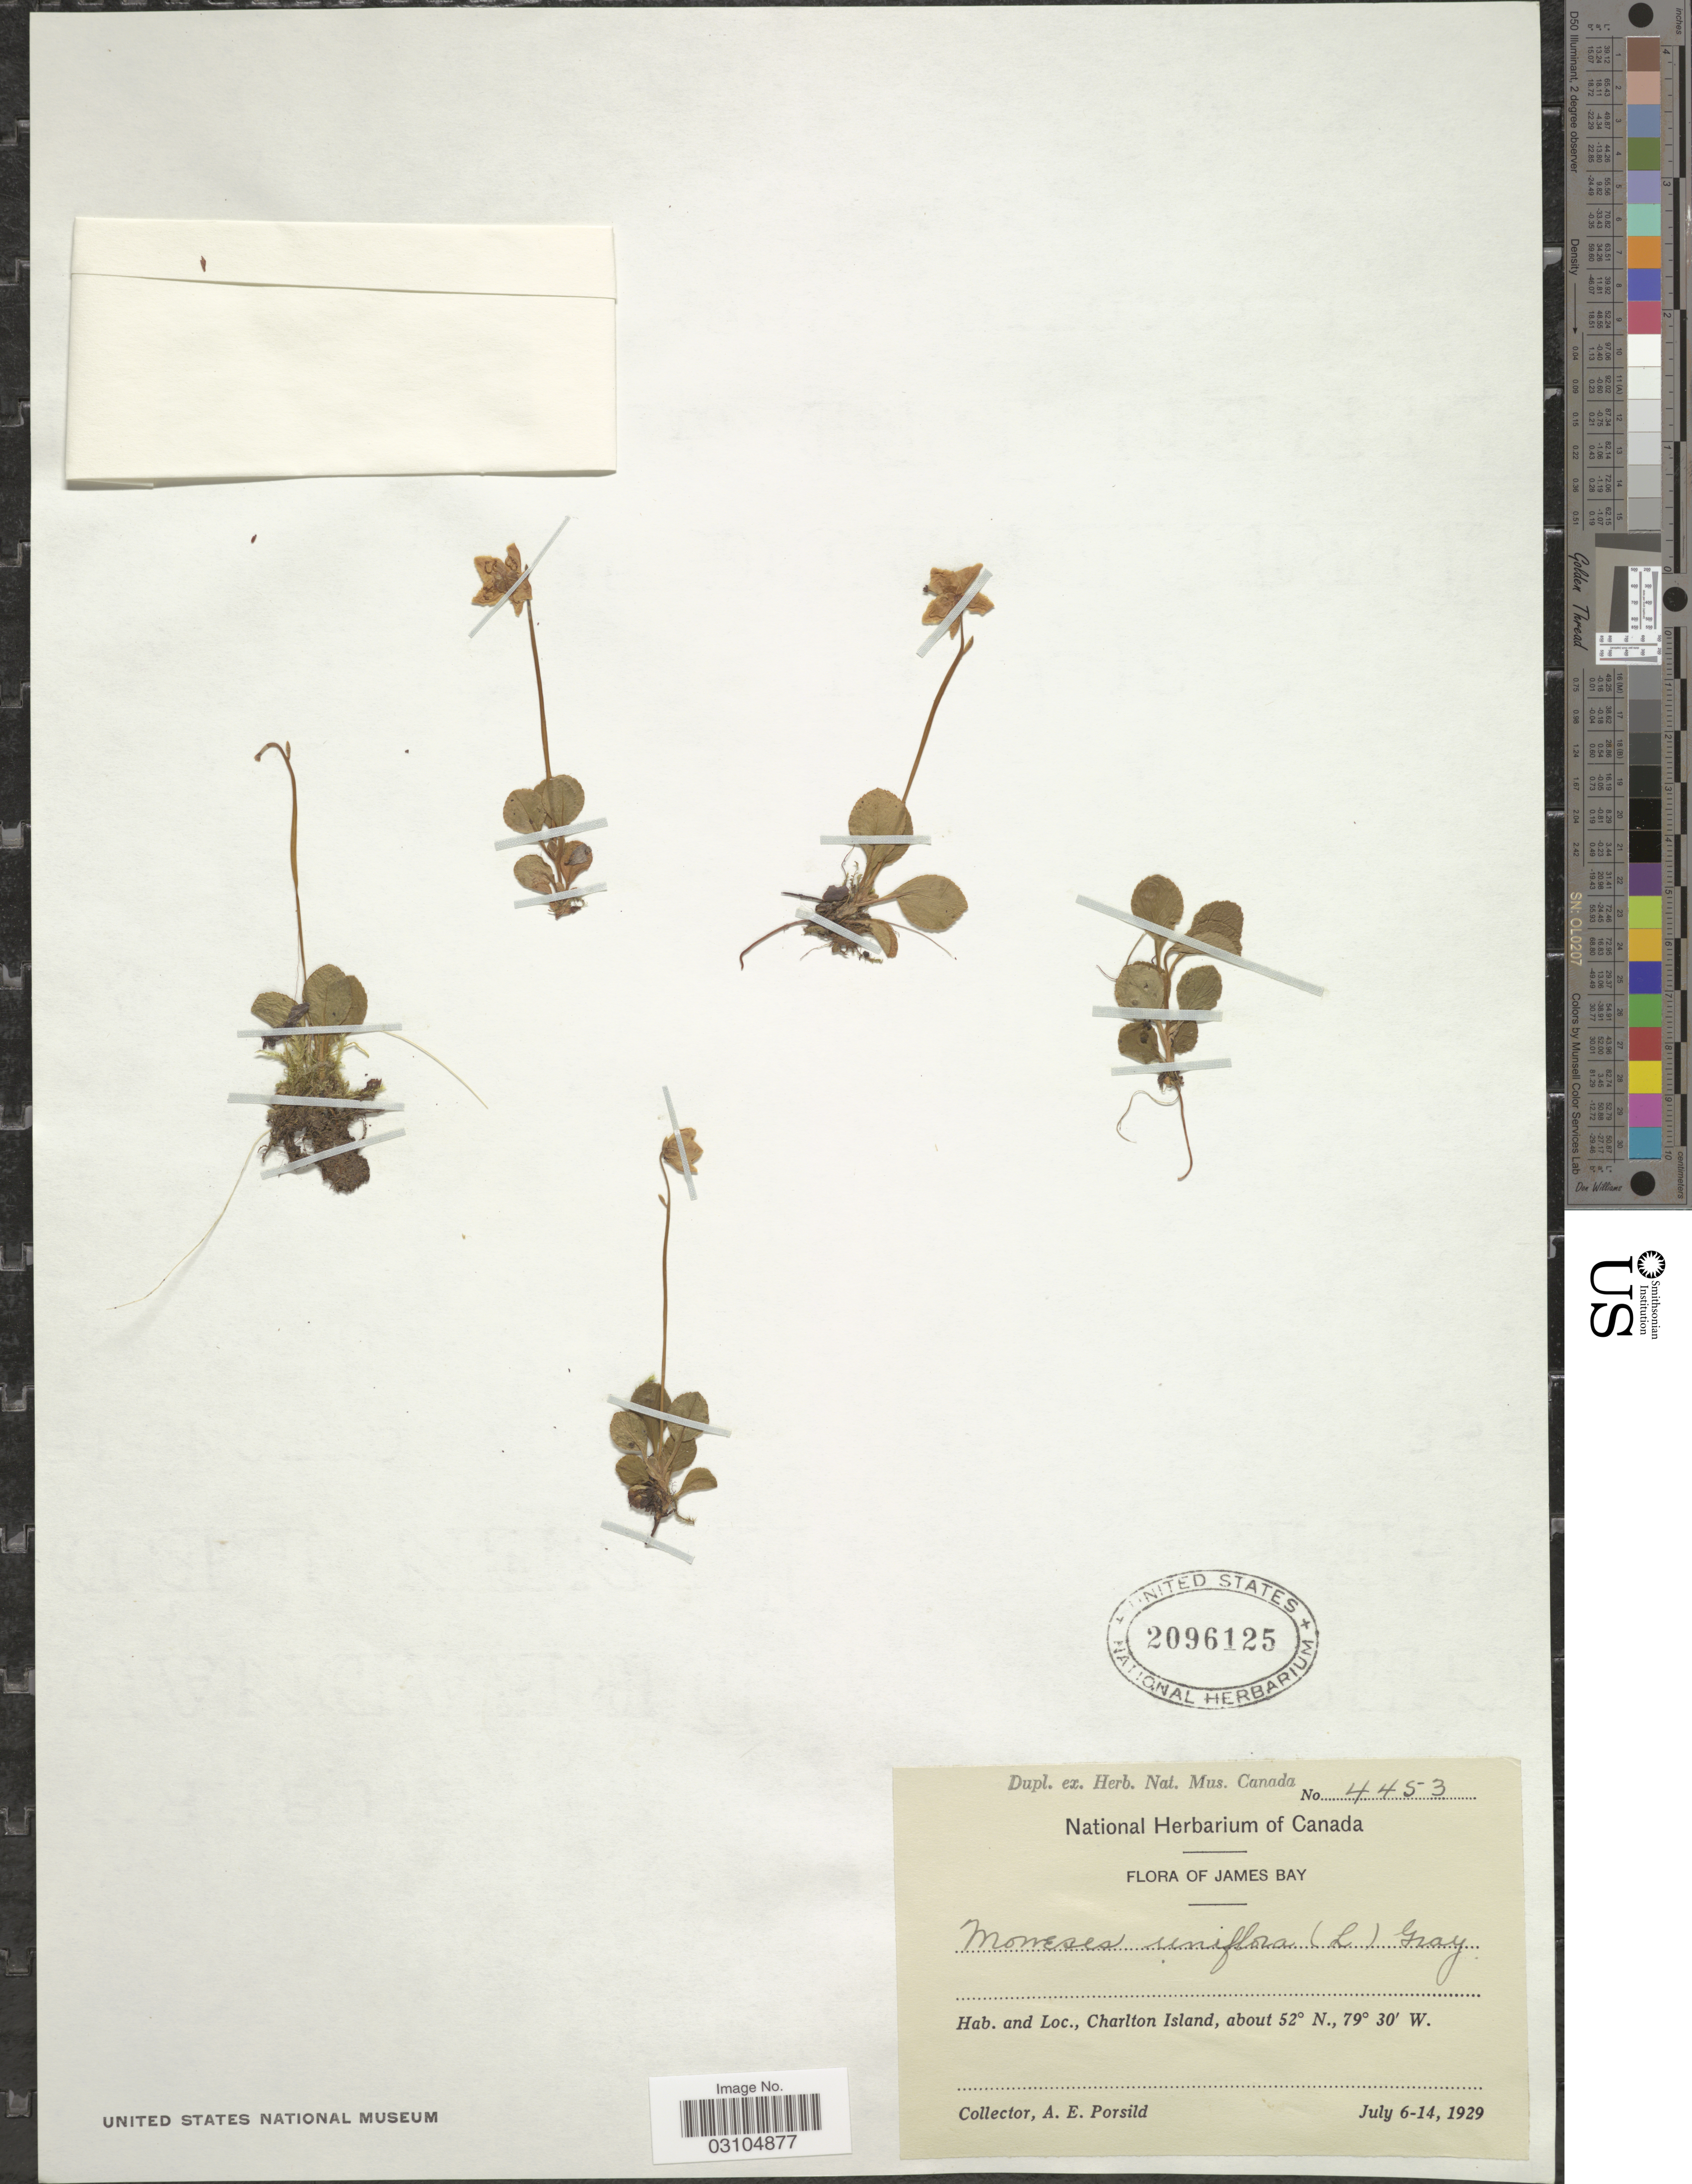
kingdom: Plantae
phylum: Tracheophyta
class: Magnoliopsida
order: Ericales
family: Ericaceae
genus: Moneses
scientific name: Moneses uniflora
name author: (L.) A. Gray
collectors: A. E. Porsild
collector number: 4453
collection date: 1929-07-06/1929-07-14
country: Canada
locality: James Bay, Charlton Island.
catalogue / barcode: US 2096125